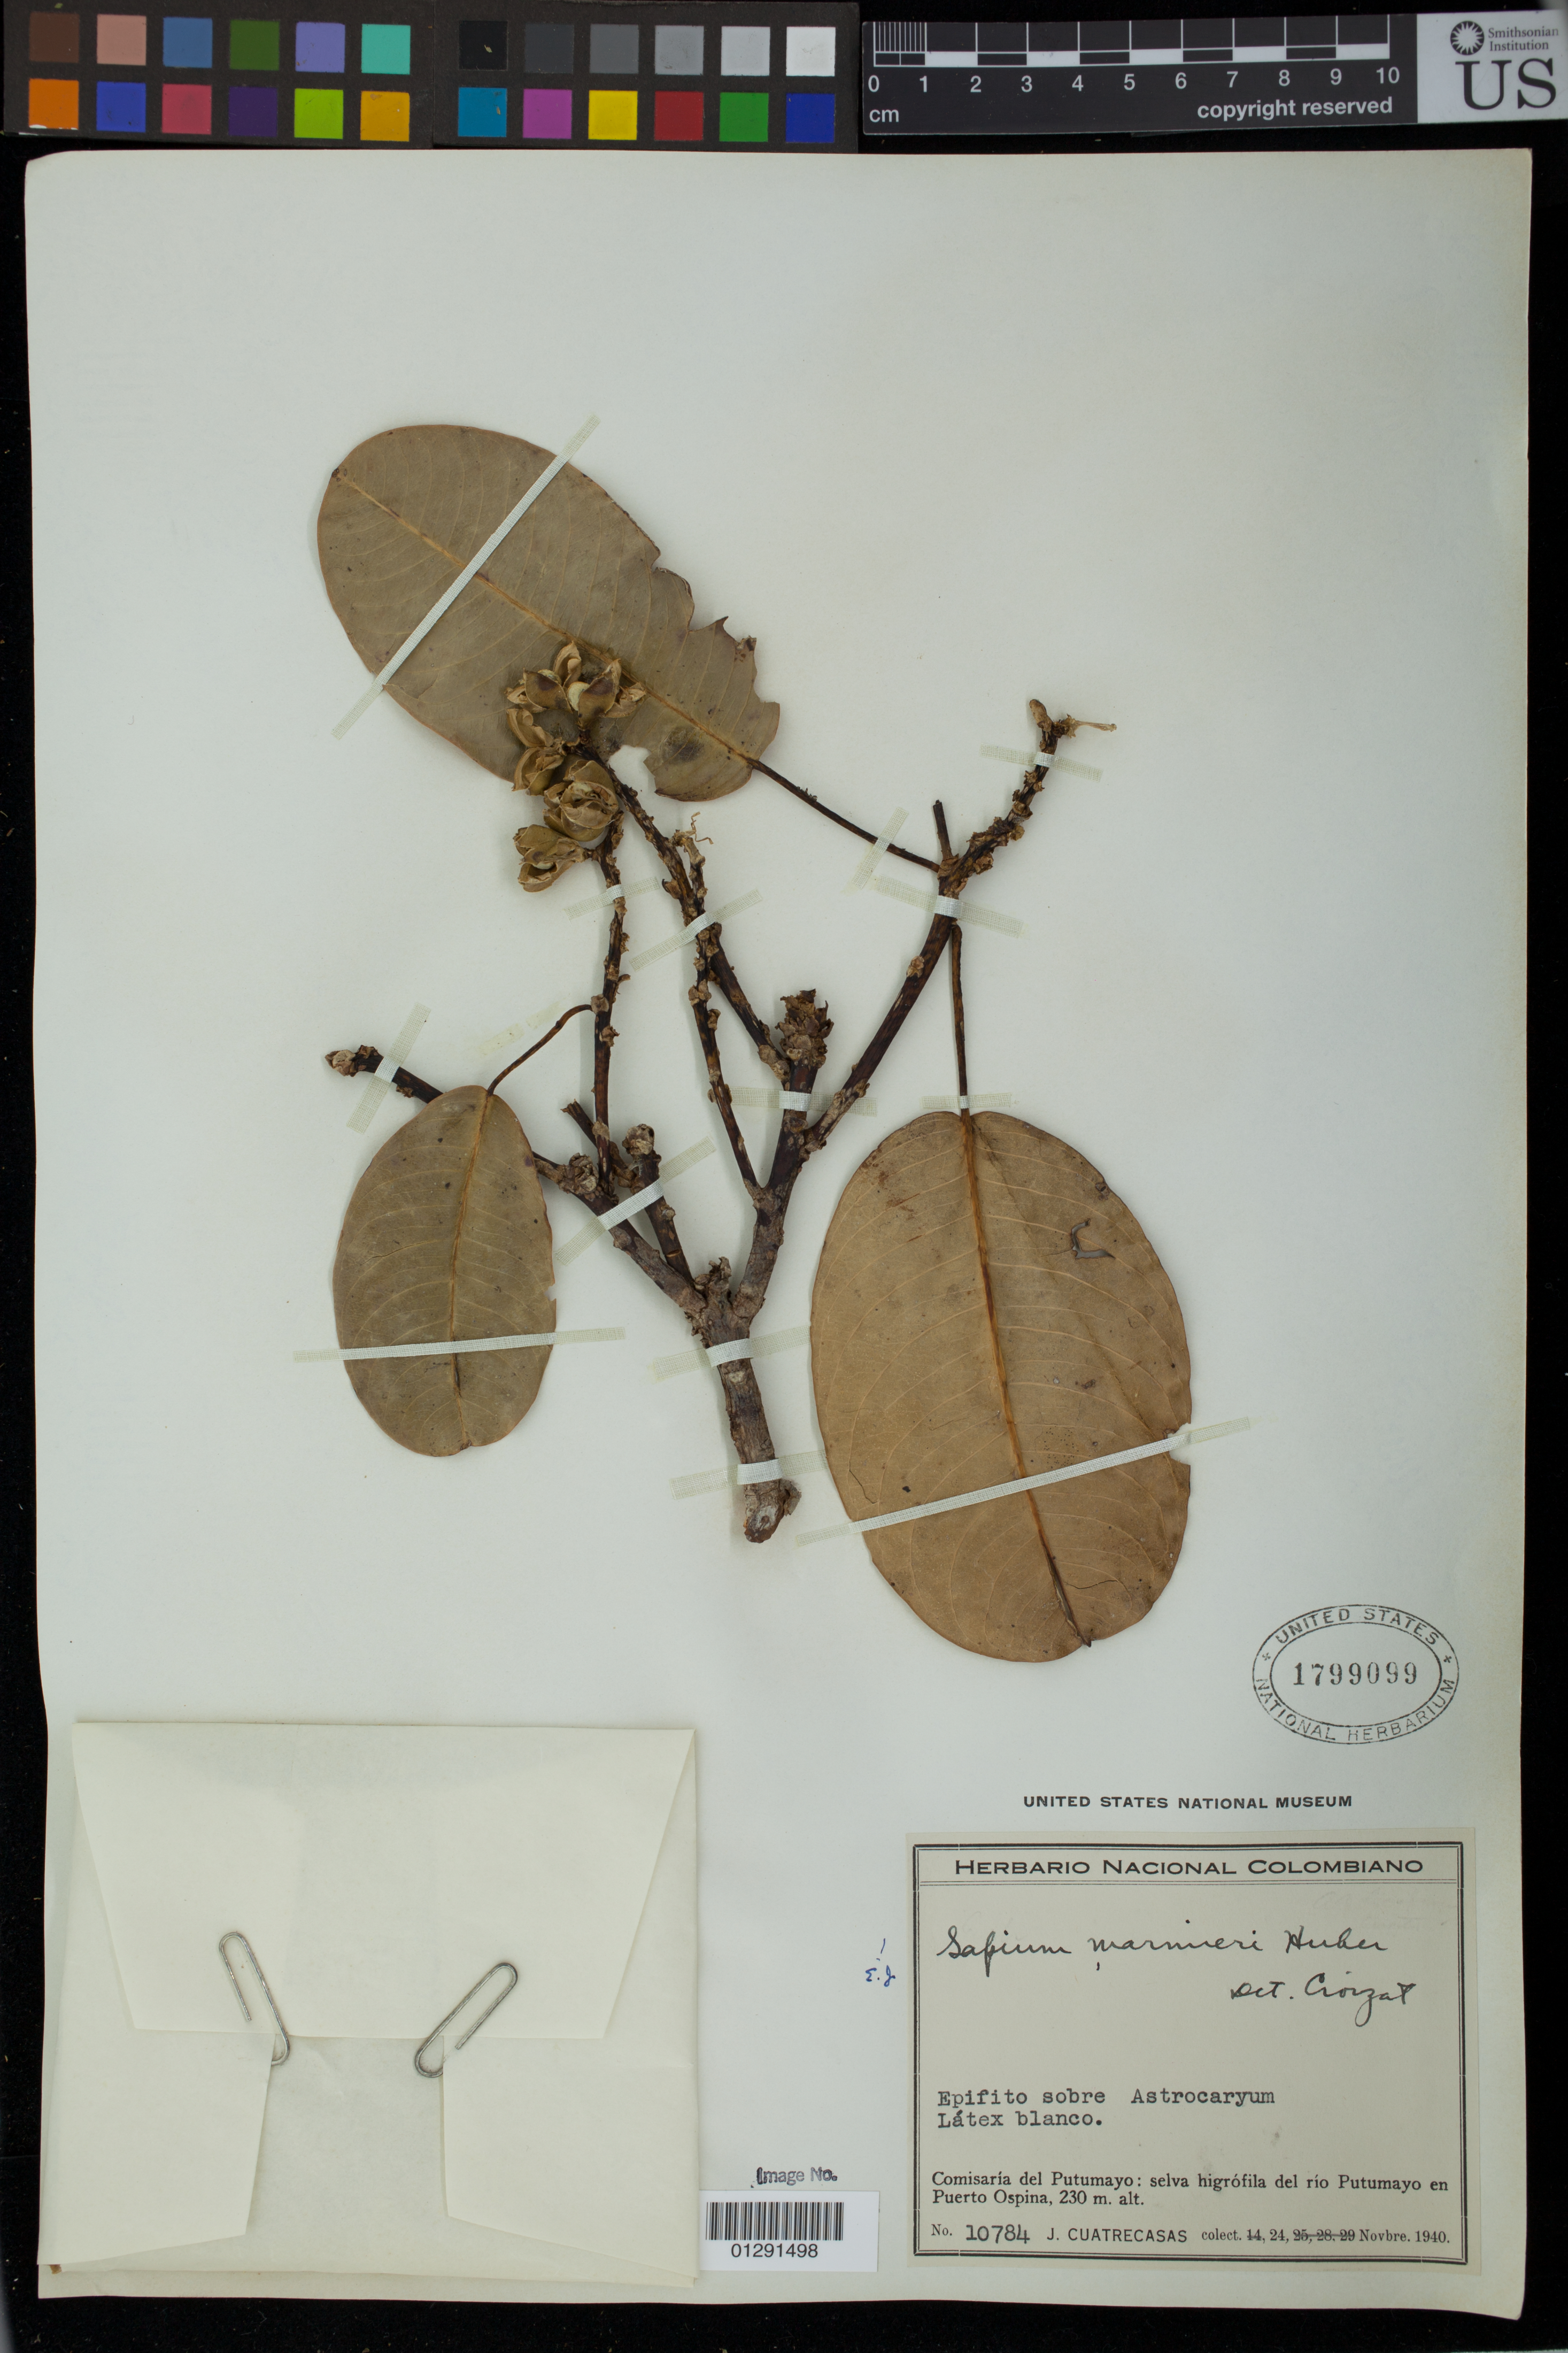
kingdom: Plantae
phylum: Tracheophyta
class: Magnoliopsida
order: Malpighiales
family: Euphorbiaceae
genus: Sapium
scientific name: Sapium marmieri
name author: Huber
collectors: J. Cuatrecasas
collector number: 10784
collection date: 1940-11-24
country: Colombia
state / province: Putumayo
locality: Rio Putumay en Puerto Ospina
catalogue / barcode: US 1799099